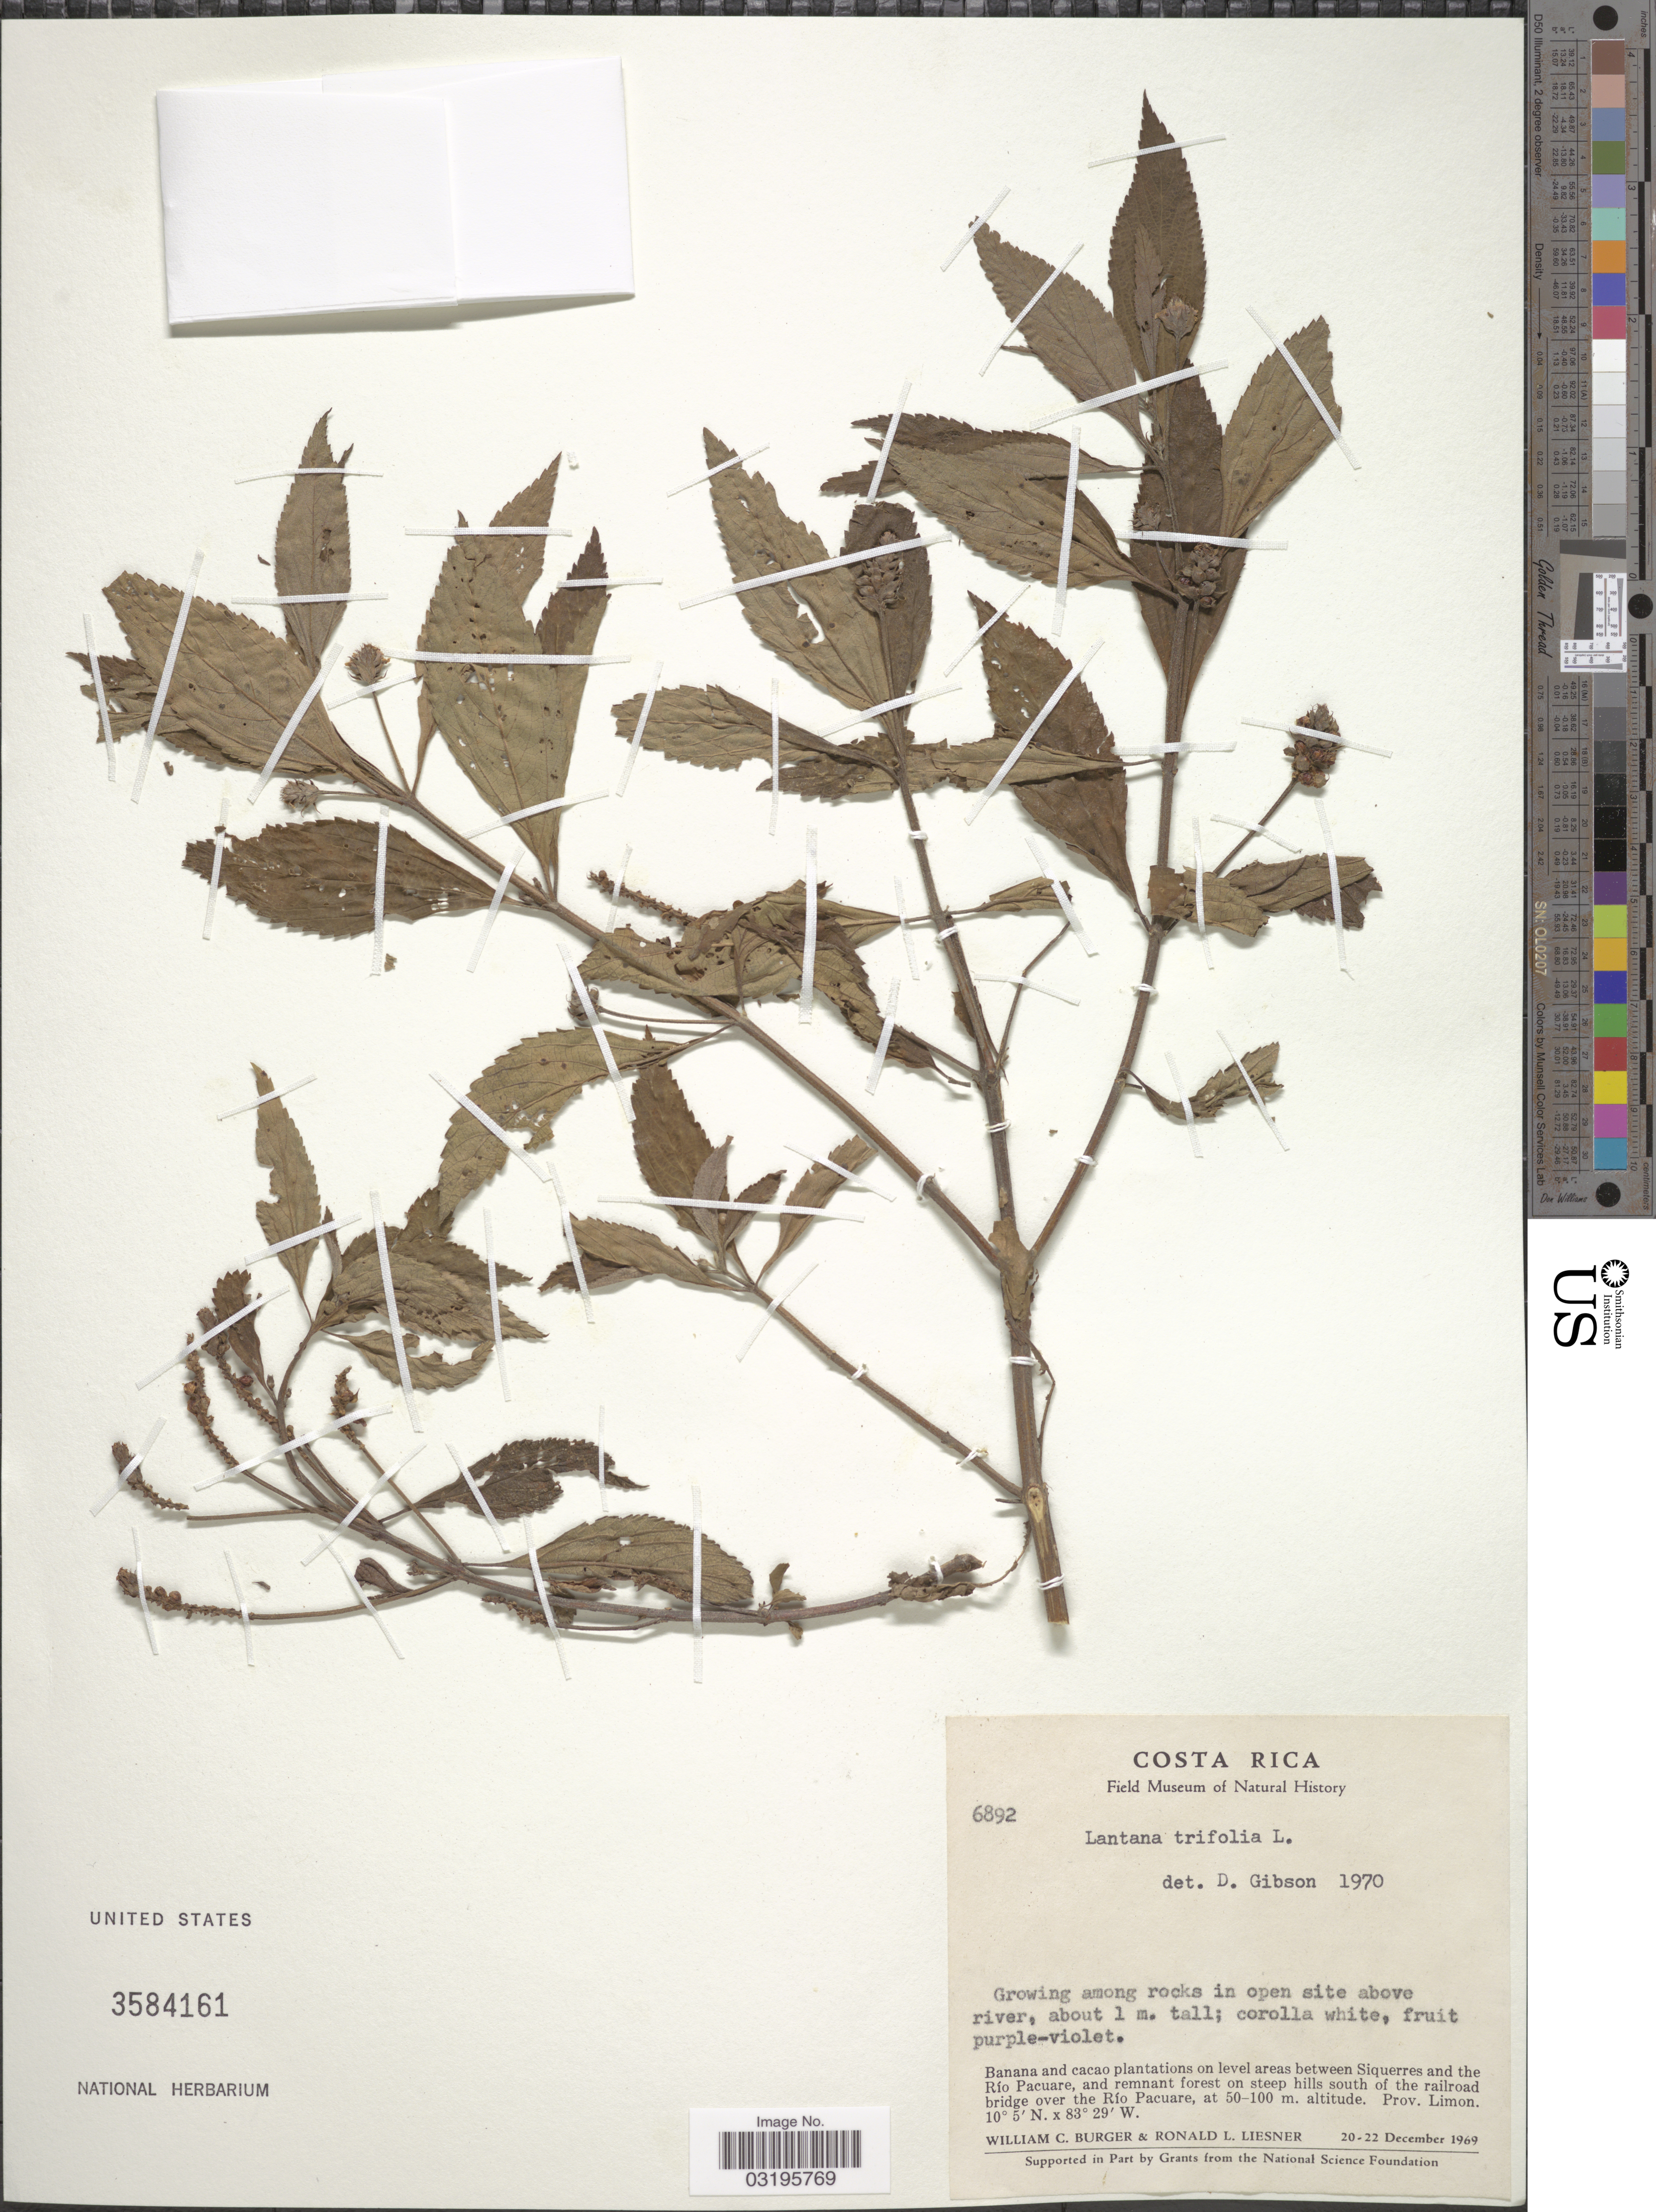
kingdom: Plantae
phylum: Tracheophyta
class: Magnoliopsida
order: Lamiales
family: Verbenaceae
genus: Lantana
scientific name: Lantana trifolia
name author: L.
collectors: W. Burger & R. L. Liesner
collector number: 6892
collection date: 1969-12-20/1969-12-22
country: Costa Rica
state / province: Limón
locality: On level areas between Siquerres and the Río Pacuare, and remnant forest on steep hills south of the railroad bridge over the Río Pacuare.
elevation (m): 50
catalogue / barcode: US 3584161